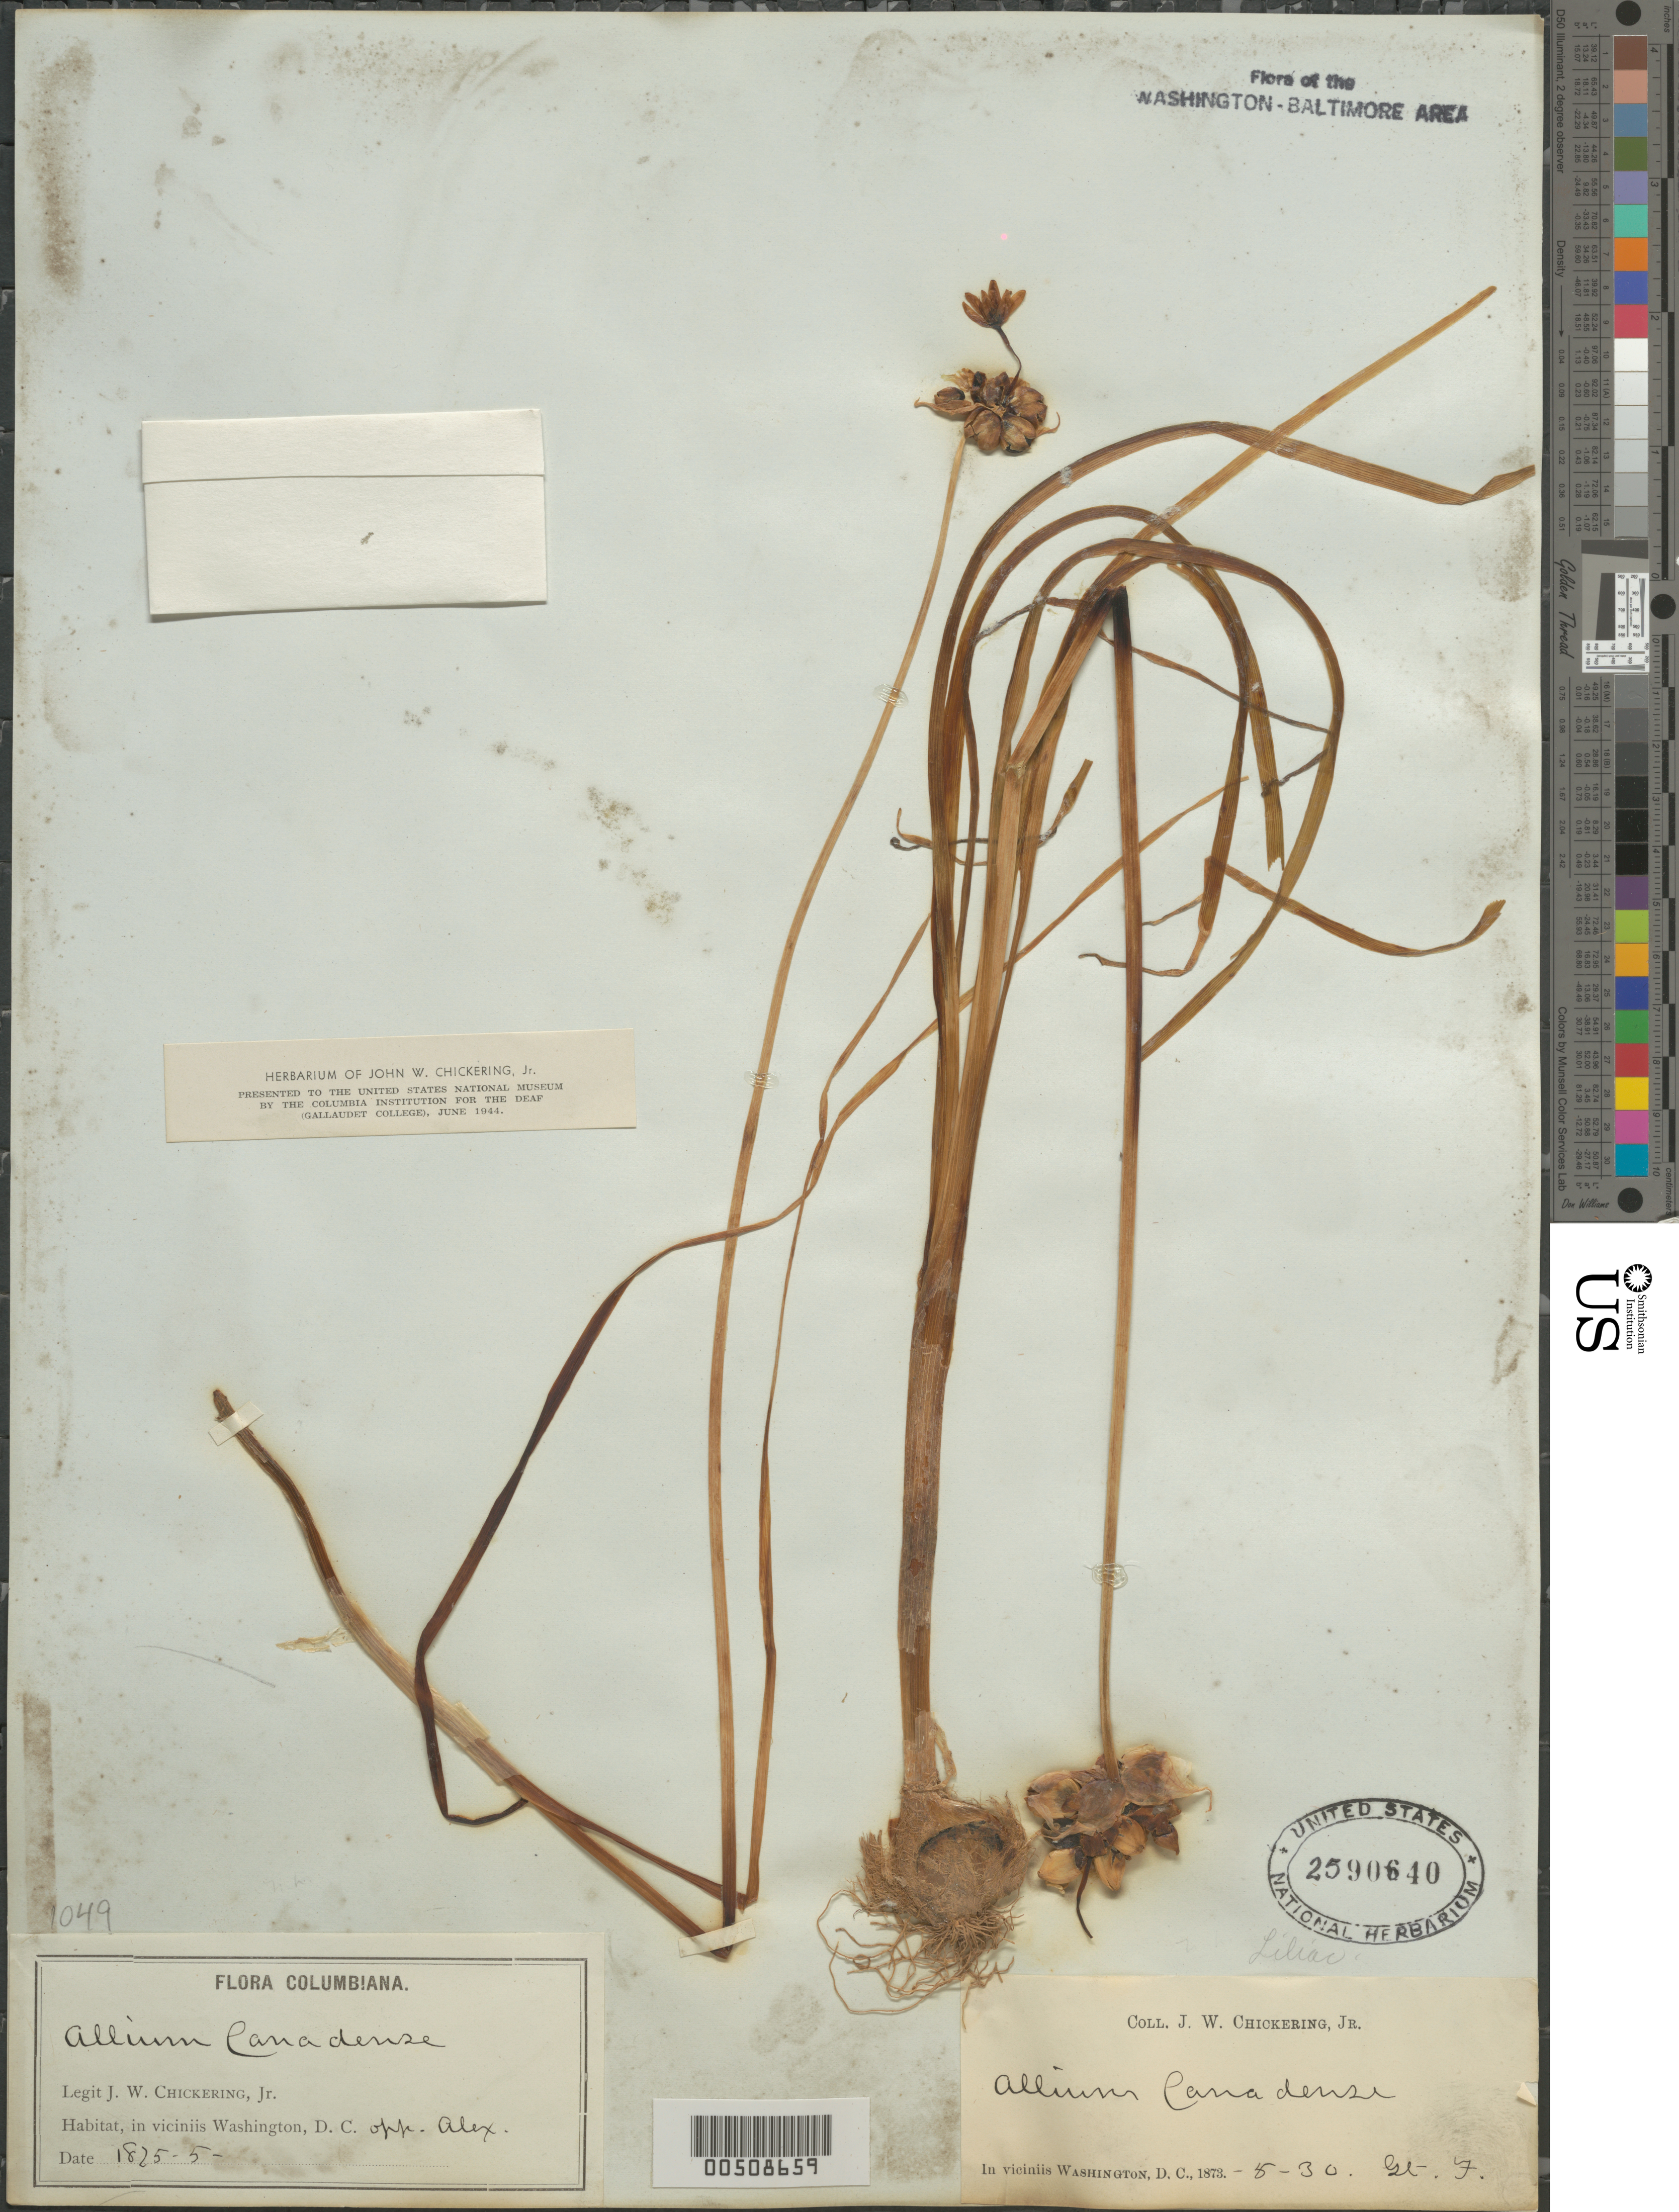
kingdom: Plantae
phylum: Tracheophyta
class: Liliopsida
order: Asparagales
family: Amaryllidaceae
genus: Allium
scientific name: Allium canadense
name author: L.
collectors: J. W. Chickering Jr.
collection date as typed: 30 Aug 1873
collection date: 1873-08-30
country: United States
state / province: District of Columbia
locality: Opposite Alexandria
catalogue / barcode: US 2590640